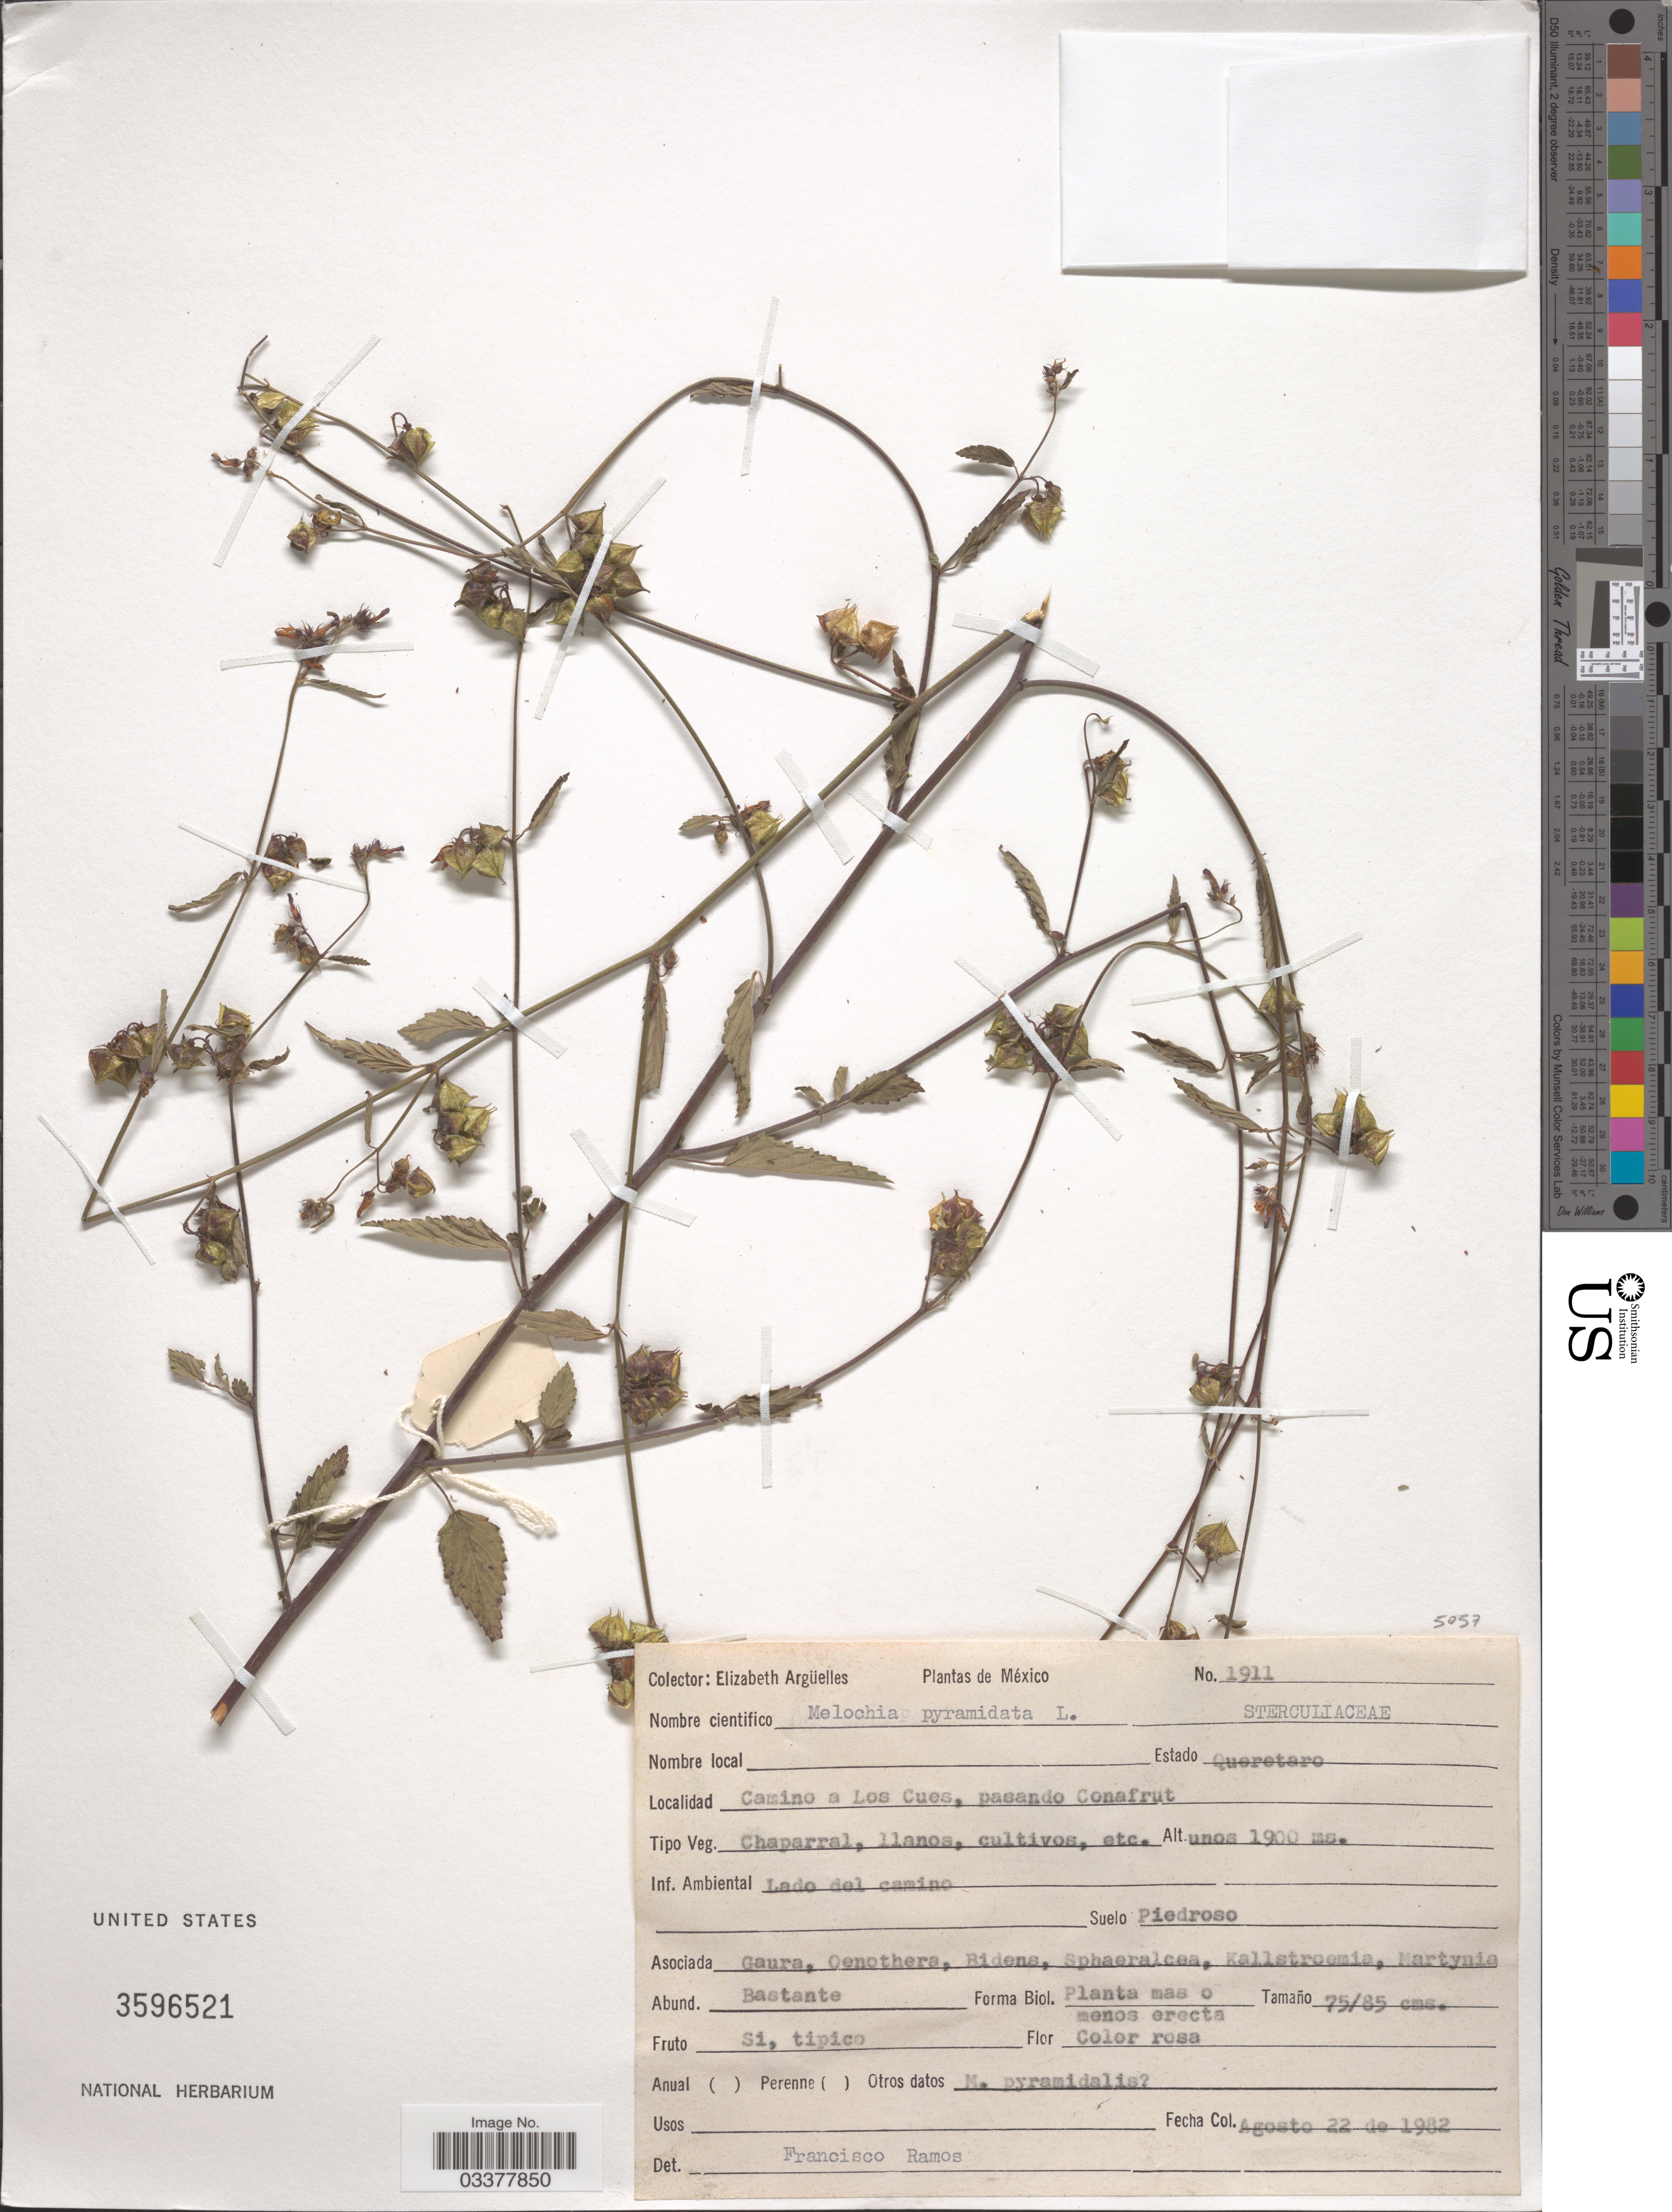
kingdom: Plantae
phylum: Tracheophyta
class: Magnoliopsida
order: Malvales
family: Malvaceae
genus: Melochia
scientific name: Melochia pyramidata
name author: L.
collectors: E. Arguelles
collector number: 1911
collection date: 1982-08-22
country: Mexico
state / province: Querétaro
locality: Camino a Los Cues, pasando Conafrut.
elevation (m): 1900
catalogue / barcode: US 3596521